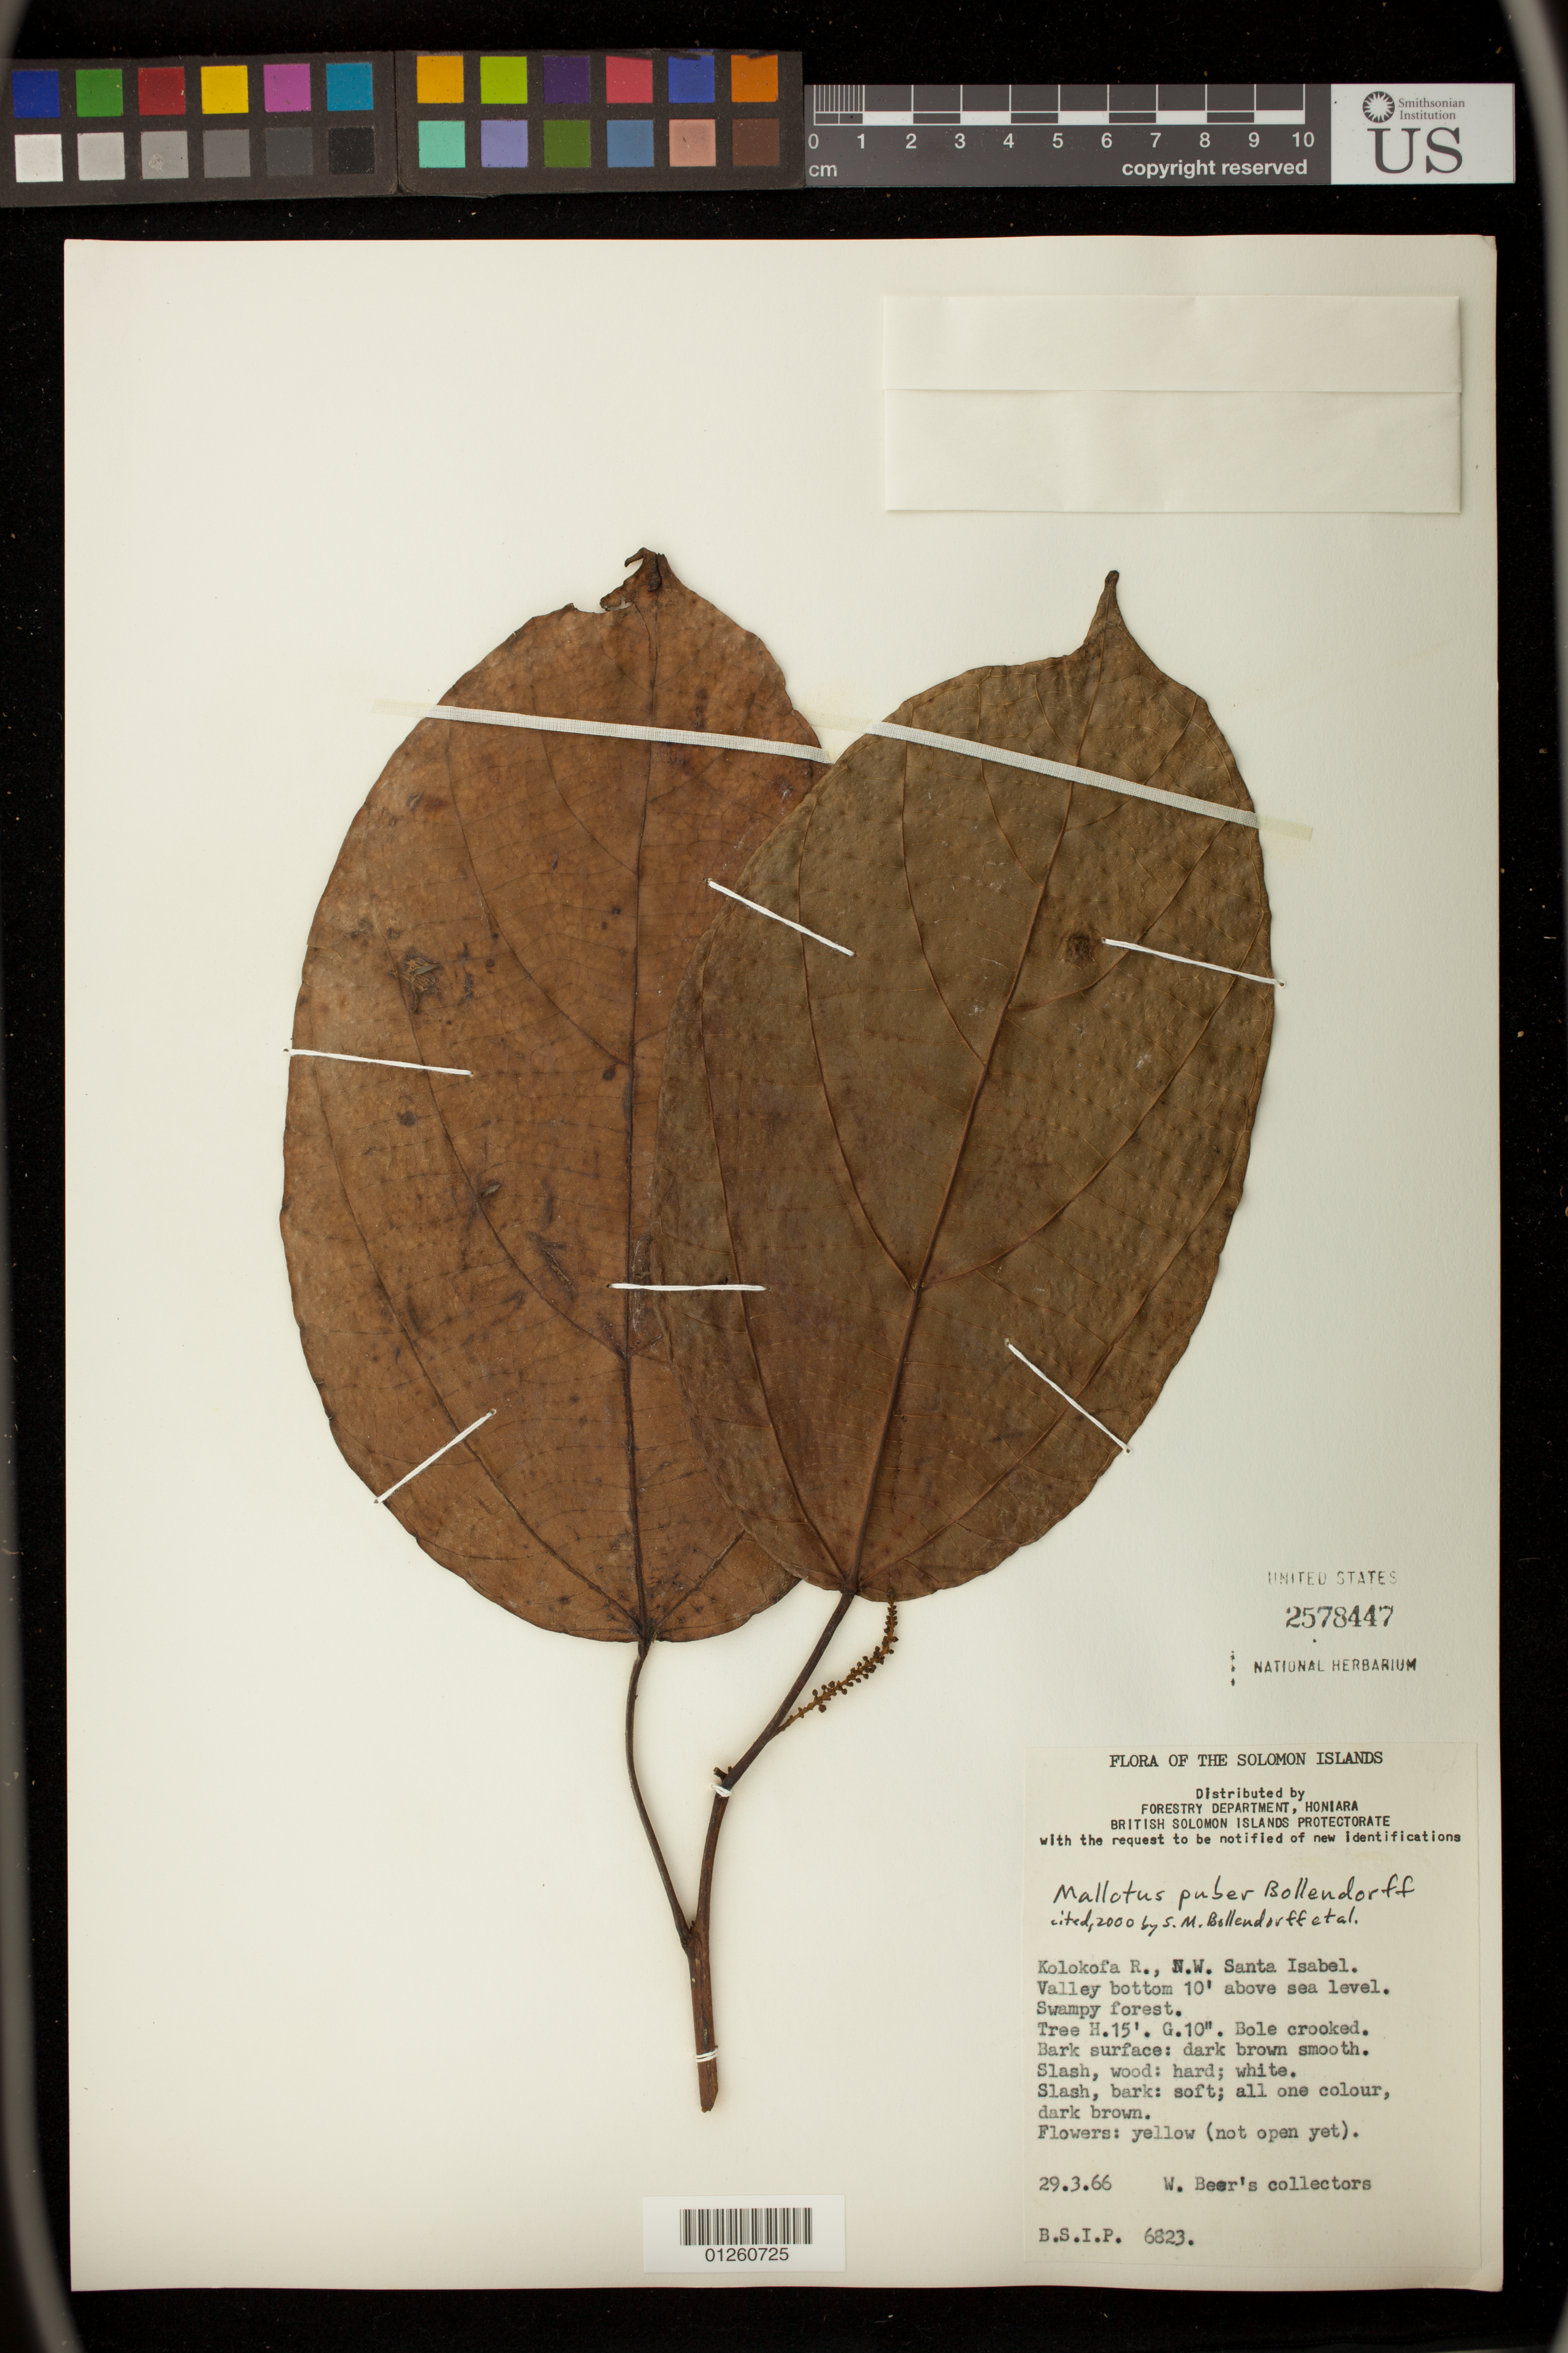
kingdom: Plantae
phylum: Tracheophyta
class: Magnoliopsida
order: Malpighiales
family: Euphorbiaceae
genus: Mallotus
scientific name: Mallotus puber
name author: Bollend.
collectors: W. Beer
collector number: B.S.I.P 6823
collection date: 1966-03-29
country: Solomon Islands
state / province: Isabel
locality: Kolokofa R., N.W. Santa Isabel.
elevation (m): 3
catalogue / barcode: US 2578447